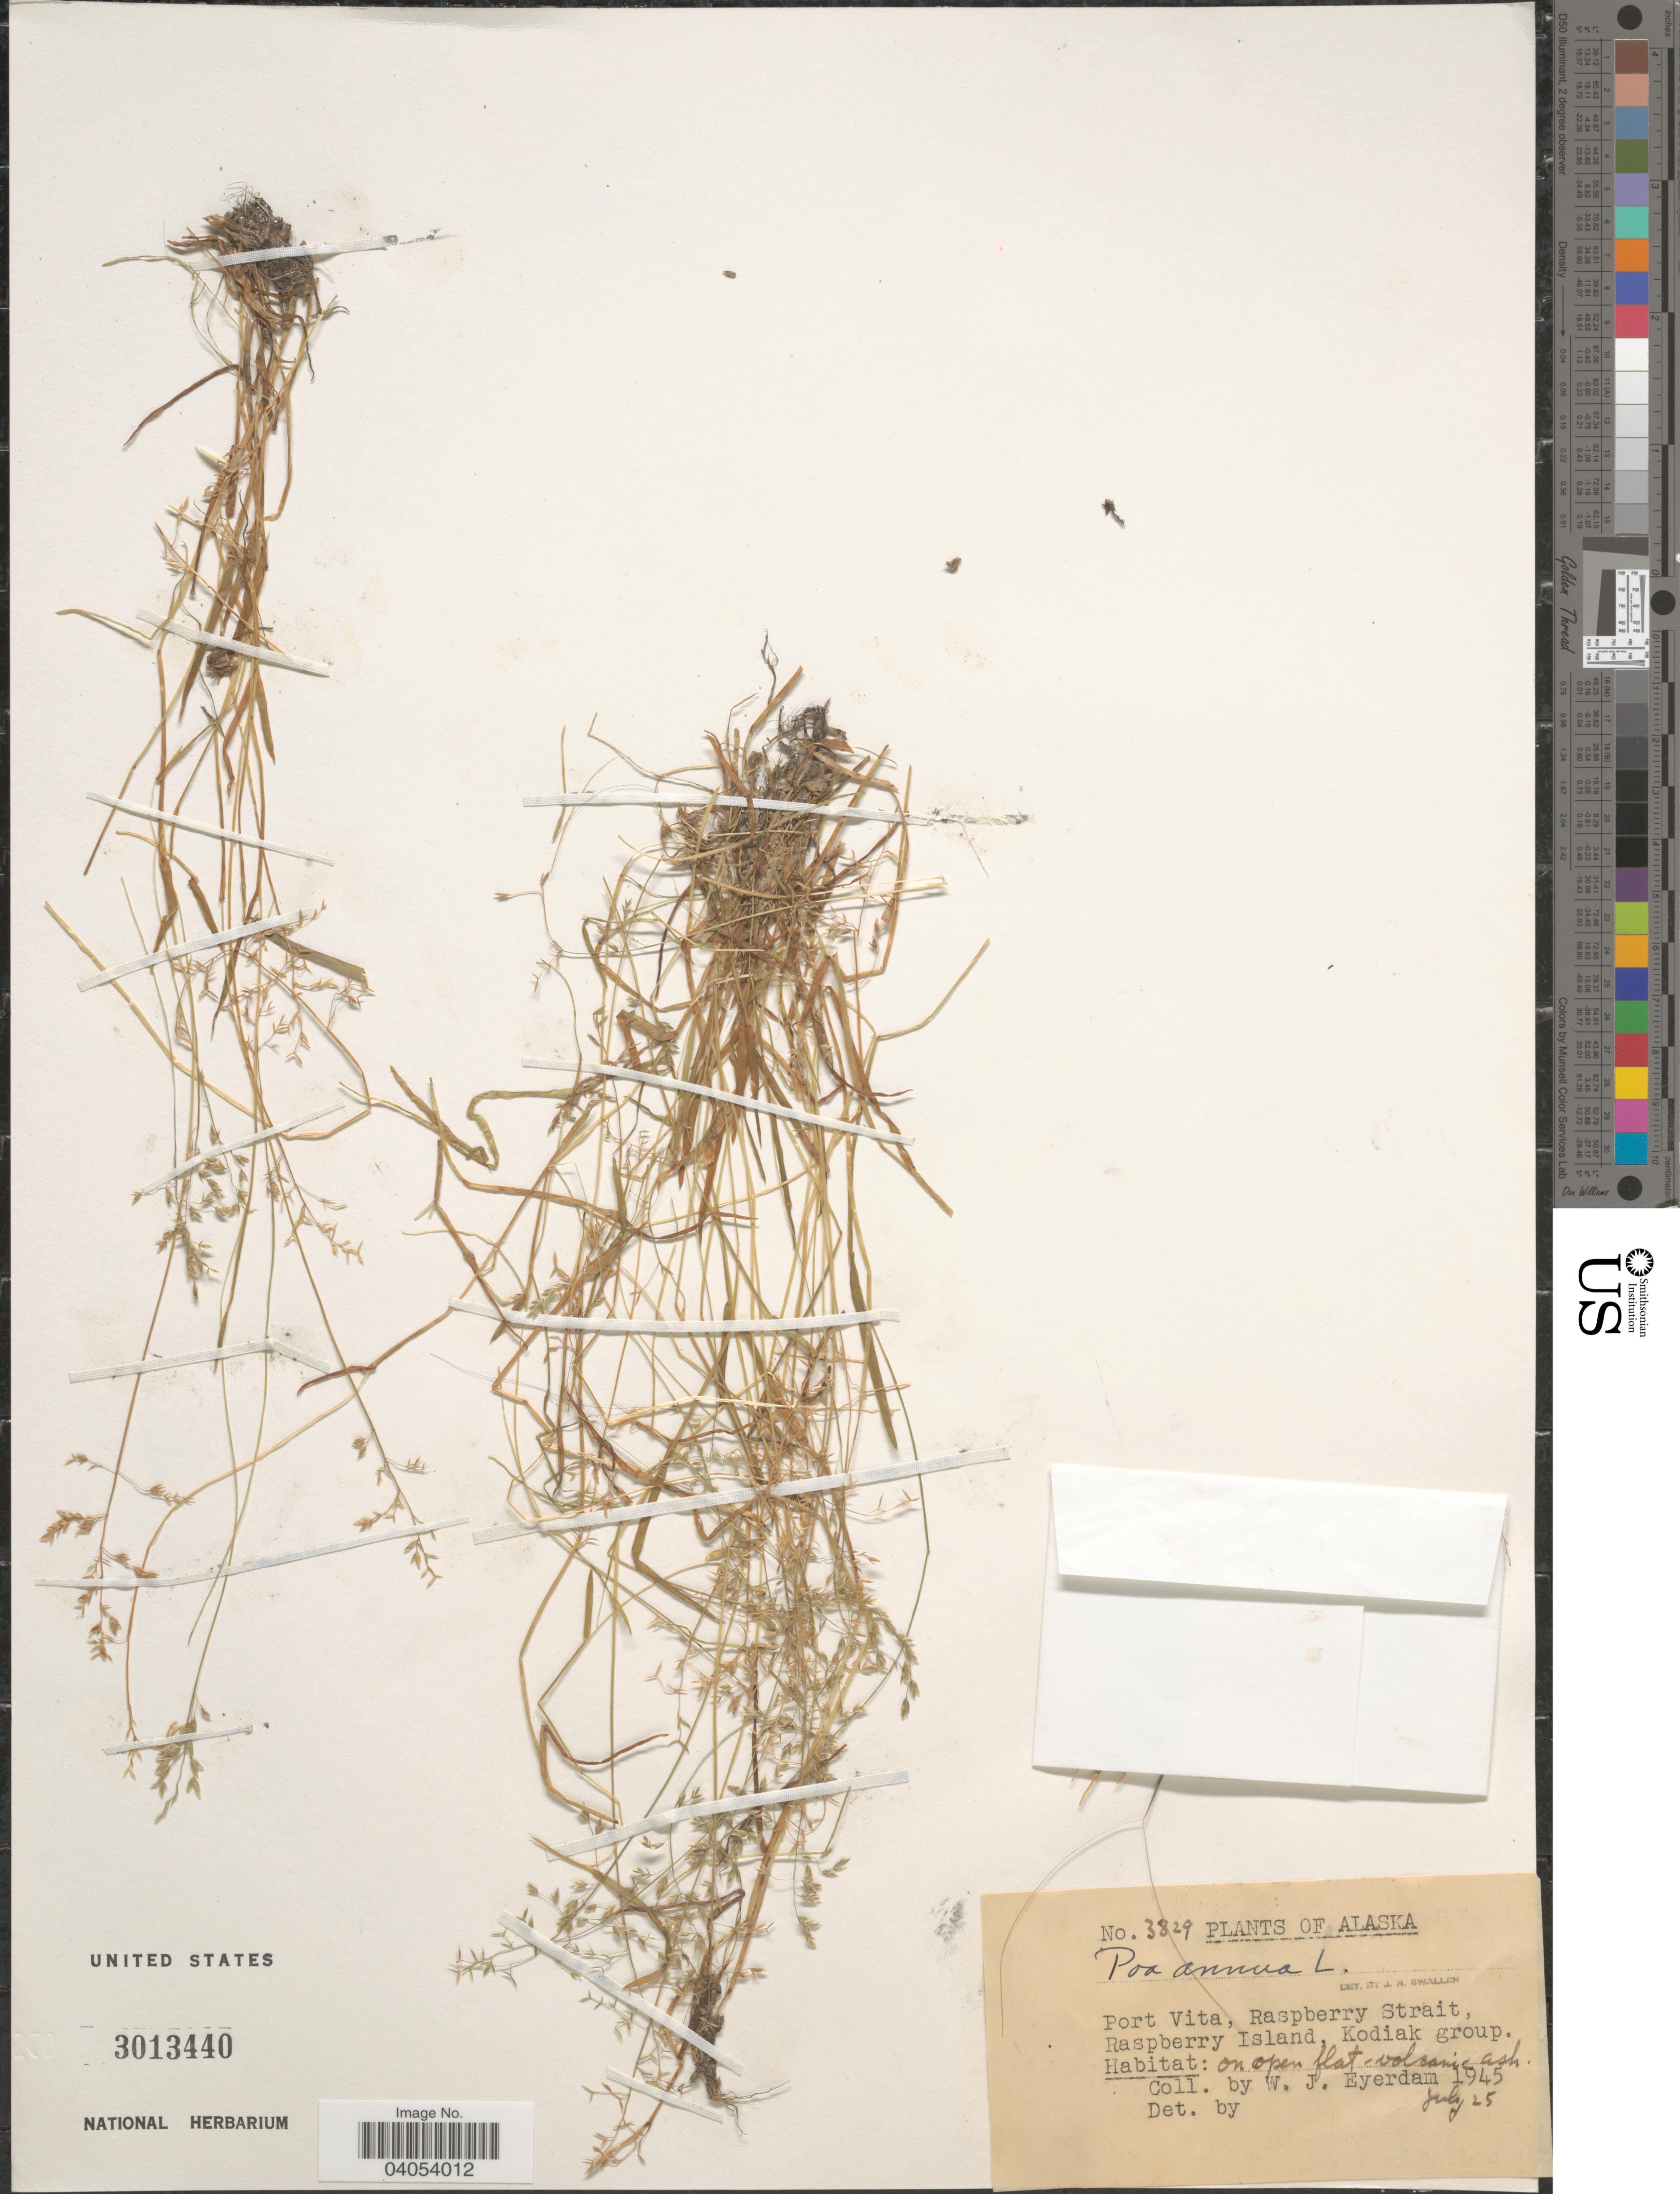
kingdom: Plantae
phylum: Tracheophyta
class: Liliopsida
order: Poales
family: Poaceae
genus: Poa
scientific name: Poa annua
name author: L.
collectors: W. J. Eyerdam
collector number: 3829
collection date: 1945-07-25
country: United States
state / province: Alaska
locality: Port Vita, Raspberry Strait, Raspberry Island, Kodiak group.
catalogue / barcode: US 3013440